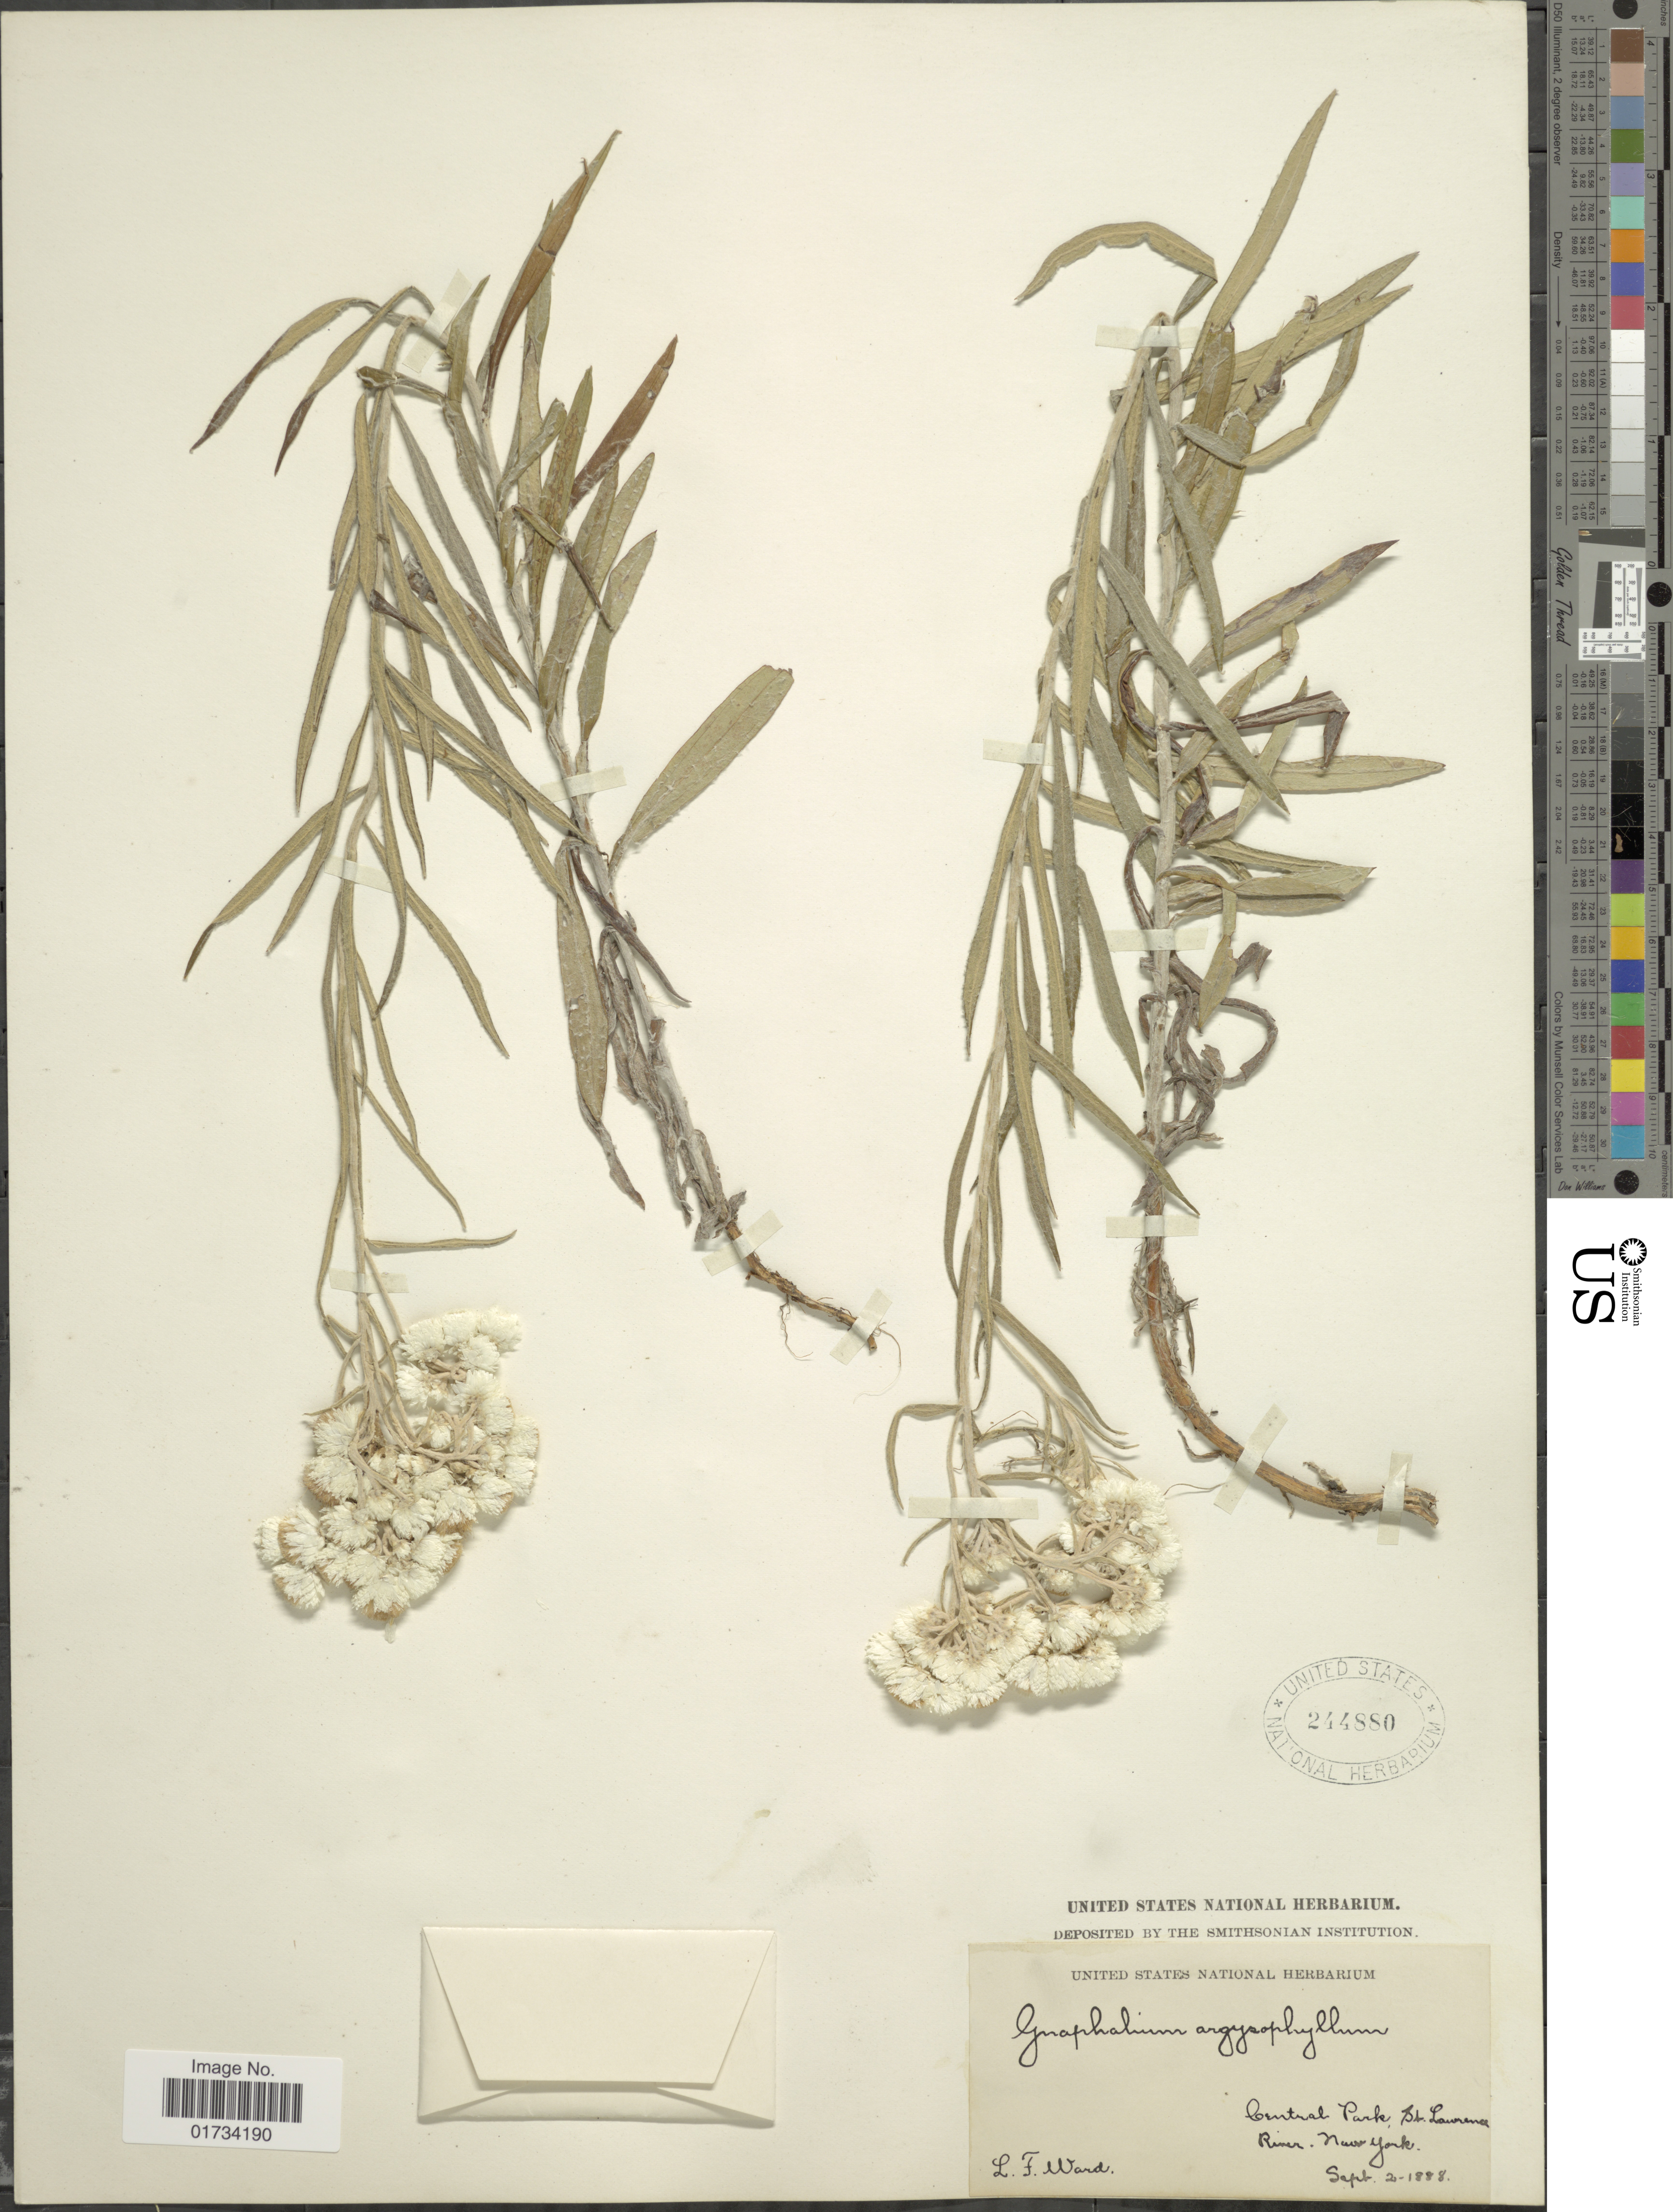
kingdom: Plantae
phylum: Tracheophyta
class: Magnoliopsida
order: Asterales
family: Asteraceae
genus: Anaphalis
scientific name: Anaphalis margaritacea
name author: (L.) Benth. & Hook. f.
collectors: L. Ward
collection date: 1888-09-02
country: United States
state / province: New York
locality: Central Park, St. Lawrence River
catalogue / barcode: US 244880